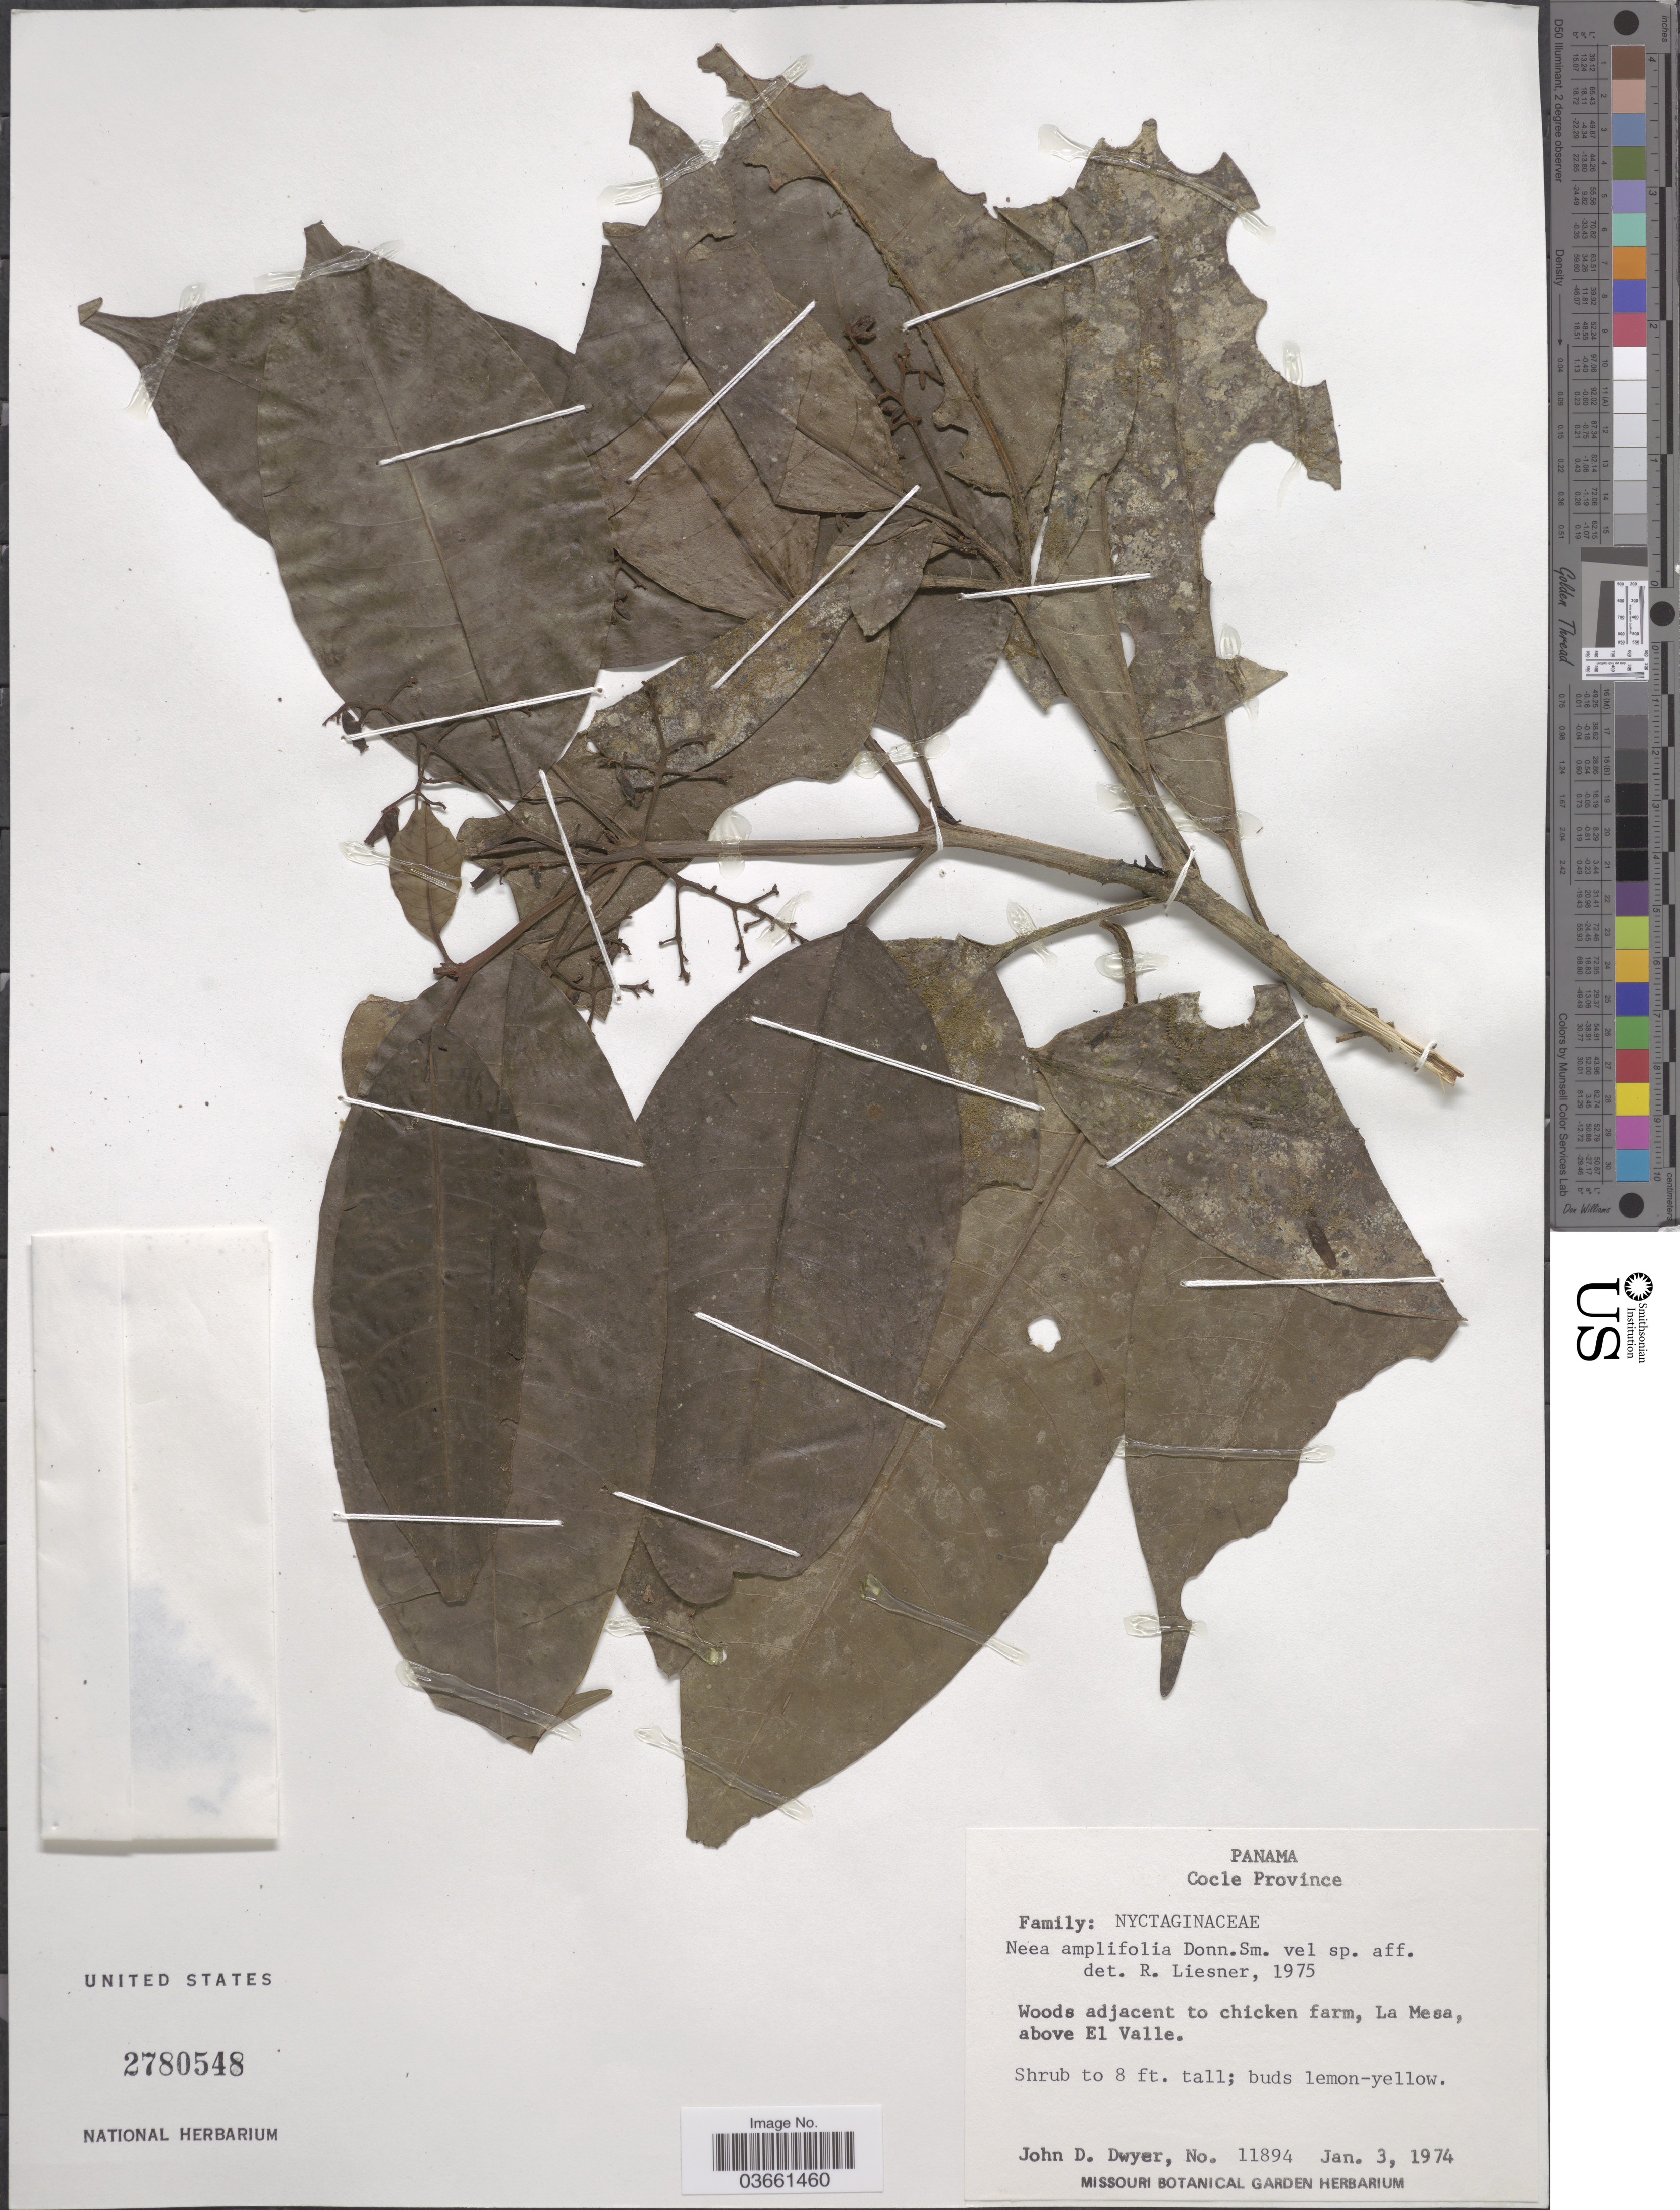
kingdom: Plantae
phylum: Tracheophyta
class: Magnoliopsida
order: Caryophyllales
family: Nyctaginaceae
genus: Neea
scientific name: Neea amplifolia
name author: Donn. Sm.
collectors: J. D. Dwyer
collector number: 11894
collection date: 1974-01-03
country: Panama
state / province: Coclé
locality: Woods adjacent to chicken farm, La Mesa, above El Valle.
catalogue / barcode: US 2780548